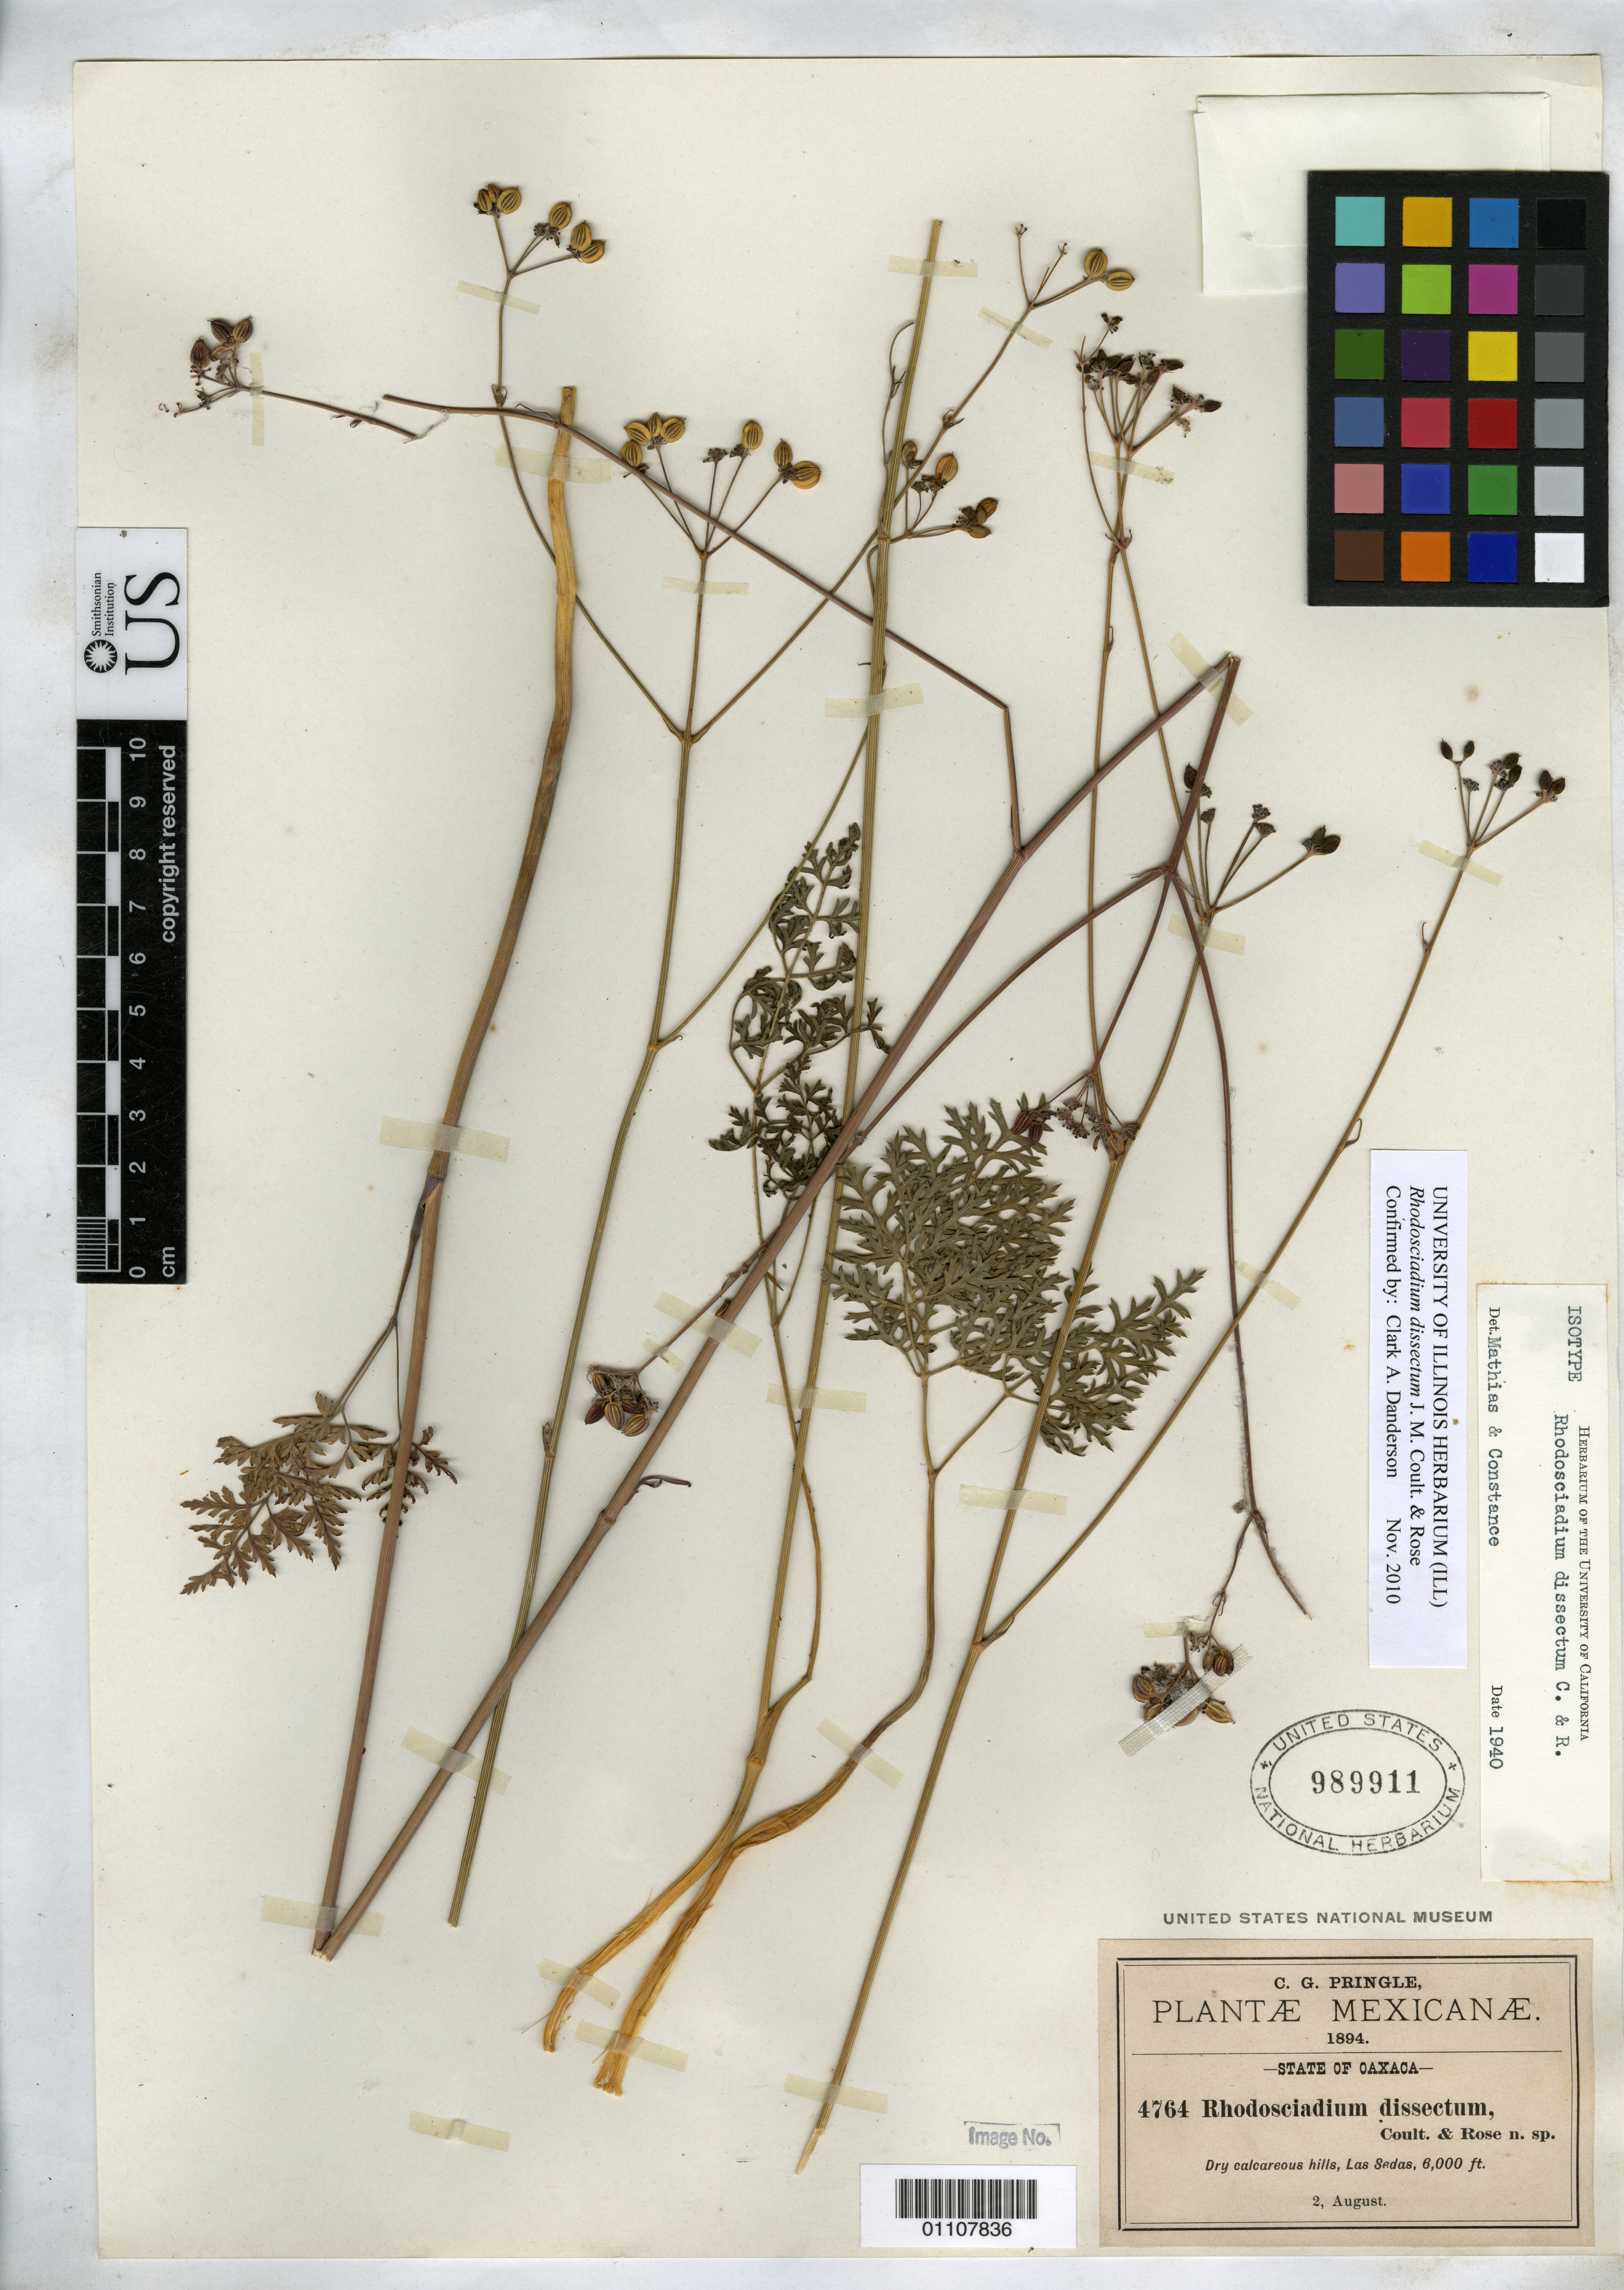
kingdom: Plantae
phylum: Tracheophyta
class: Magnoliopsida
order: Apiales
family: Apiaceae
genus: Rhodosciadium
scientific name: Rhodosciadium dissectum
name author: J.M. Coult. & Rose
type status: Type Collection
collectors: C. G. Pringle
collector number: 4764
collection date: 1894-08-02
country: Mexico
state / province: Oaxaca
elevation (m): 1829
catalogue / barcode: US 989911